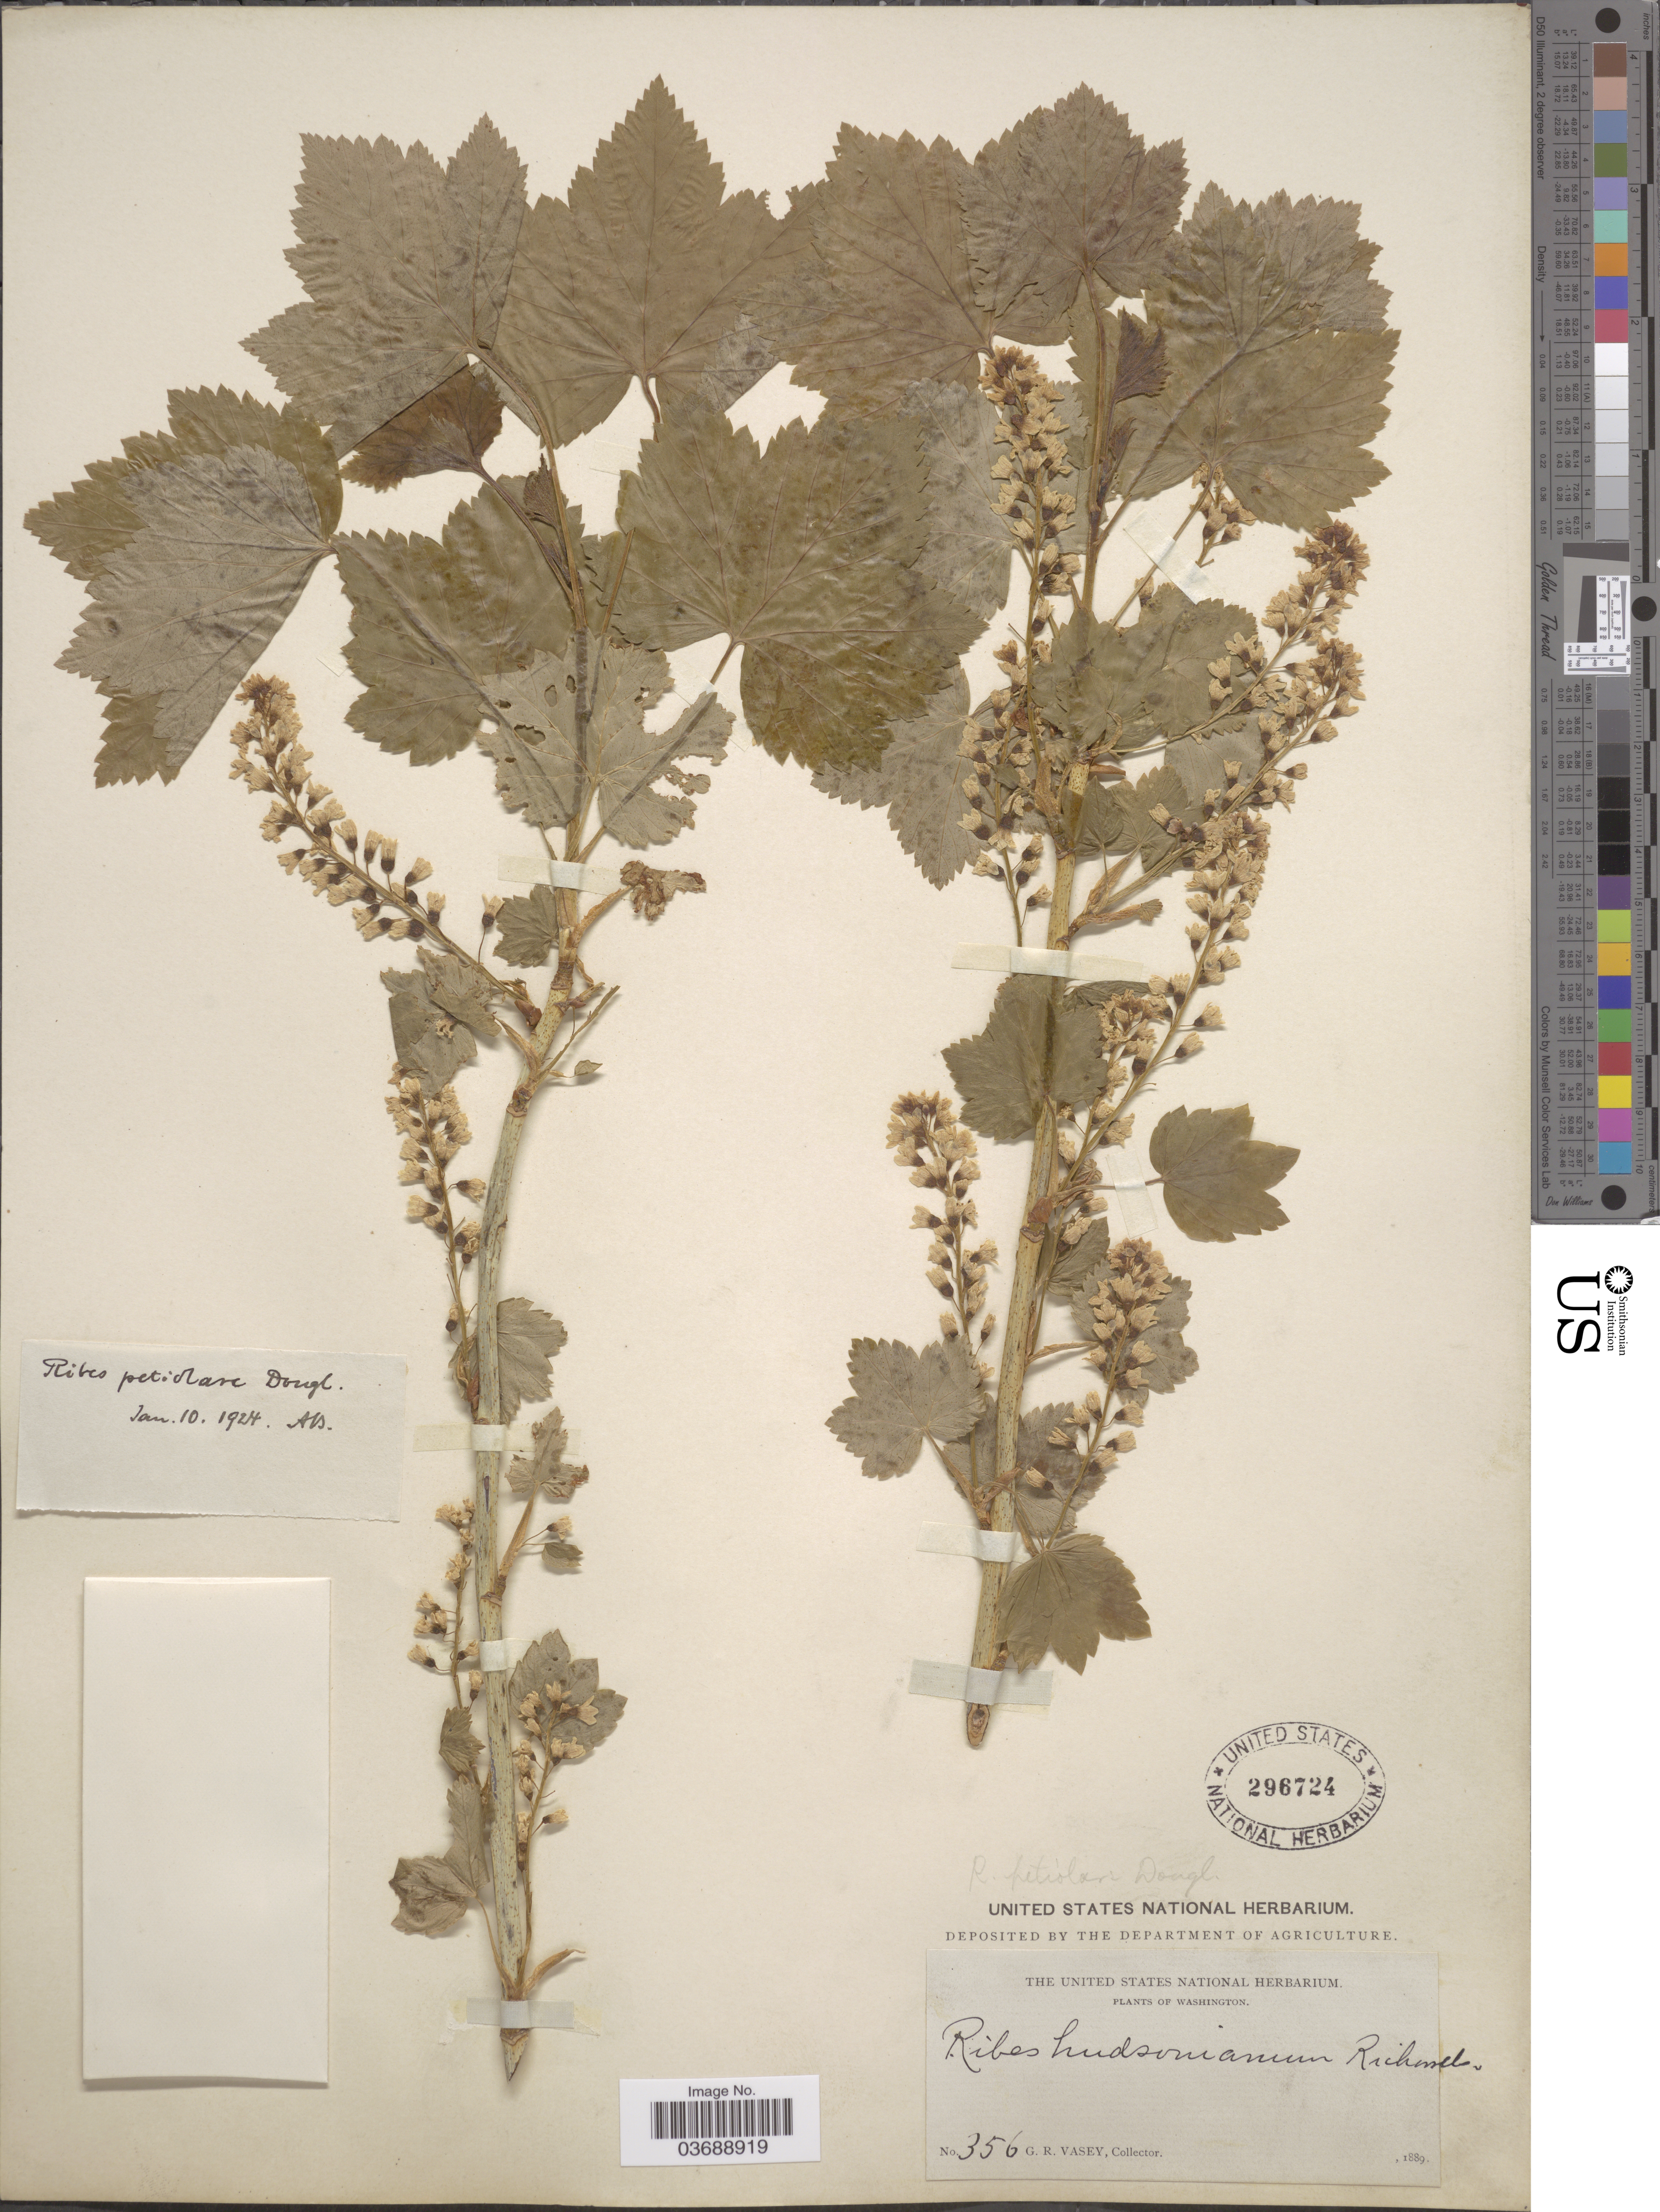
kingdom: Plantae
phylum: Tracheophyta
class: Magnoliopsida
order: Saxifragales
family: Grossulariaceae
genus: Ribes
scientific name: Ribes petiolare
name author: Douglas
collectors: G. R. Vasey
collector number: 356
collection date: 1889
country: United States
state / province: Washington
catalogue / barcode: US 296724